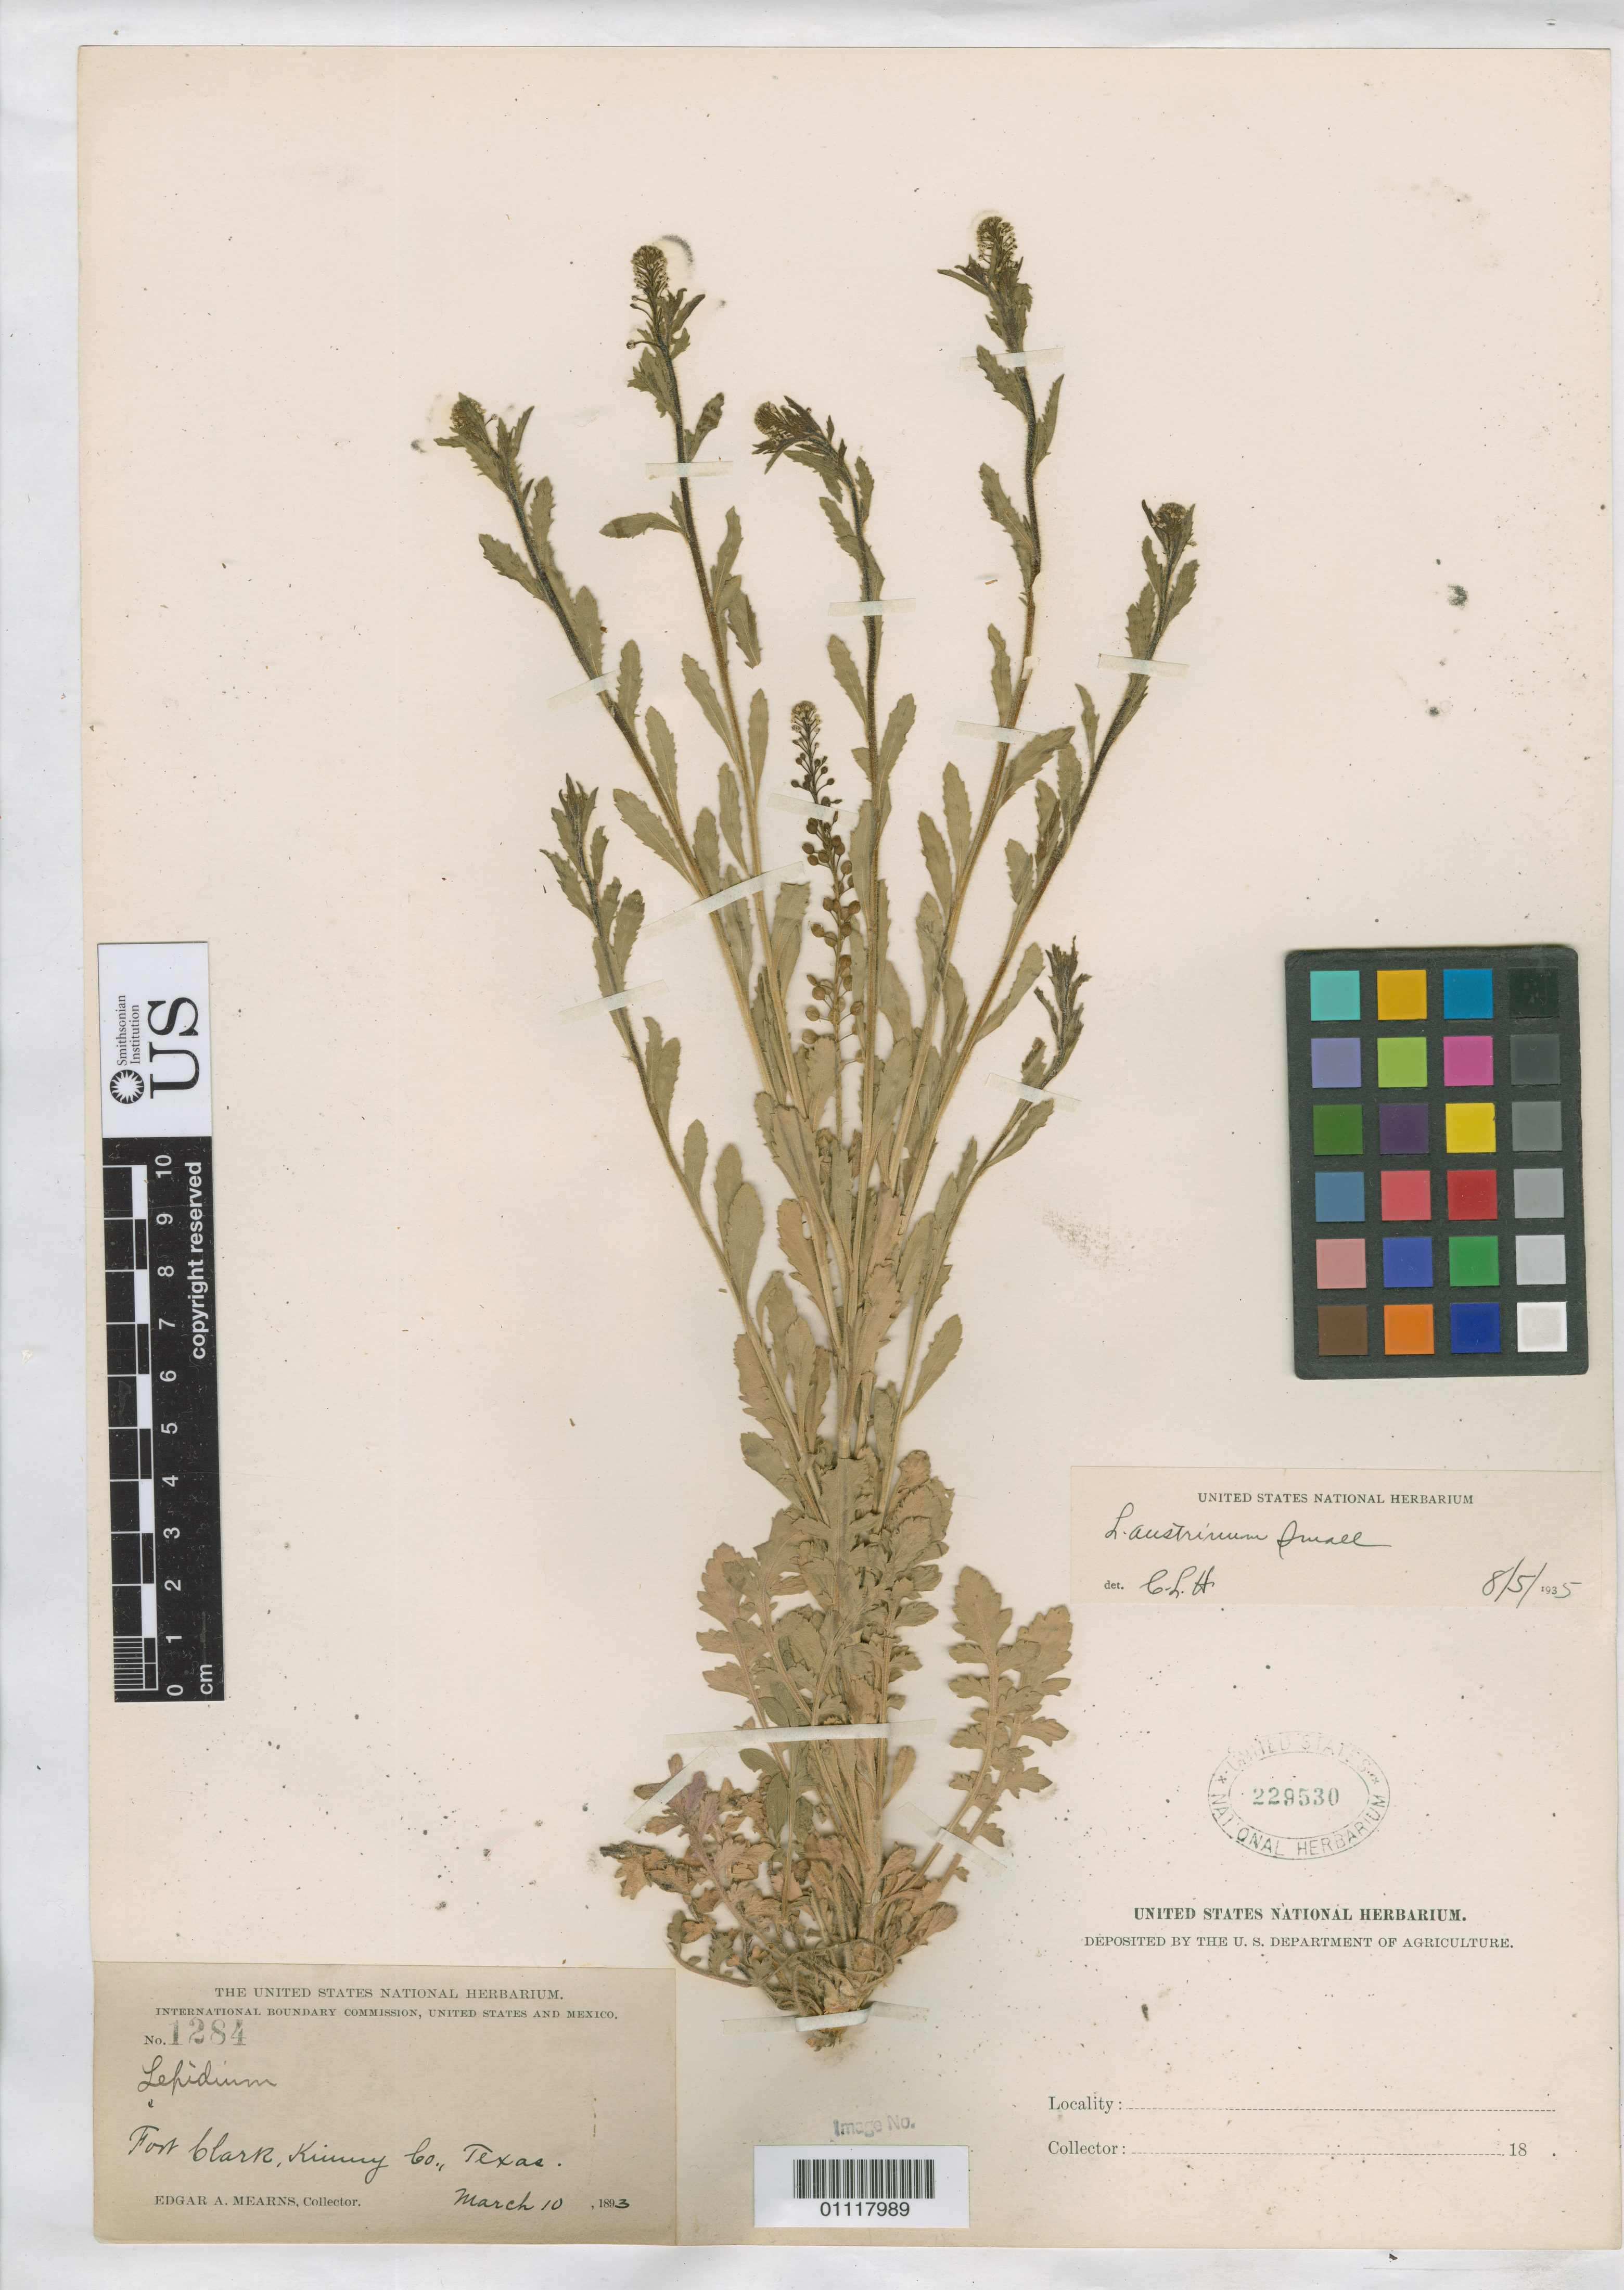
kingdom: Plantae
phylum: Tracheophyta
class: Magnoliopsida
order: Brassicales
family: Brassicaceae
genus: Lepidium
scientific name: Lepidium austrinum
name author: Small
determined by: Hitchcock, C. L.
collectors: E. A. Mearns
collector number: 1284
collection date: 1893-03-10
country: United States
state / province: Texas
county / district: Kinney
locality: Fort Clark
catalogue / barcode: US 229530